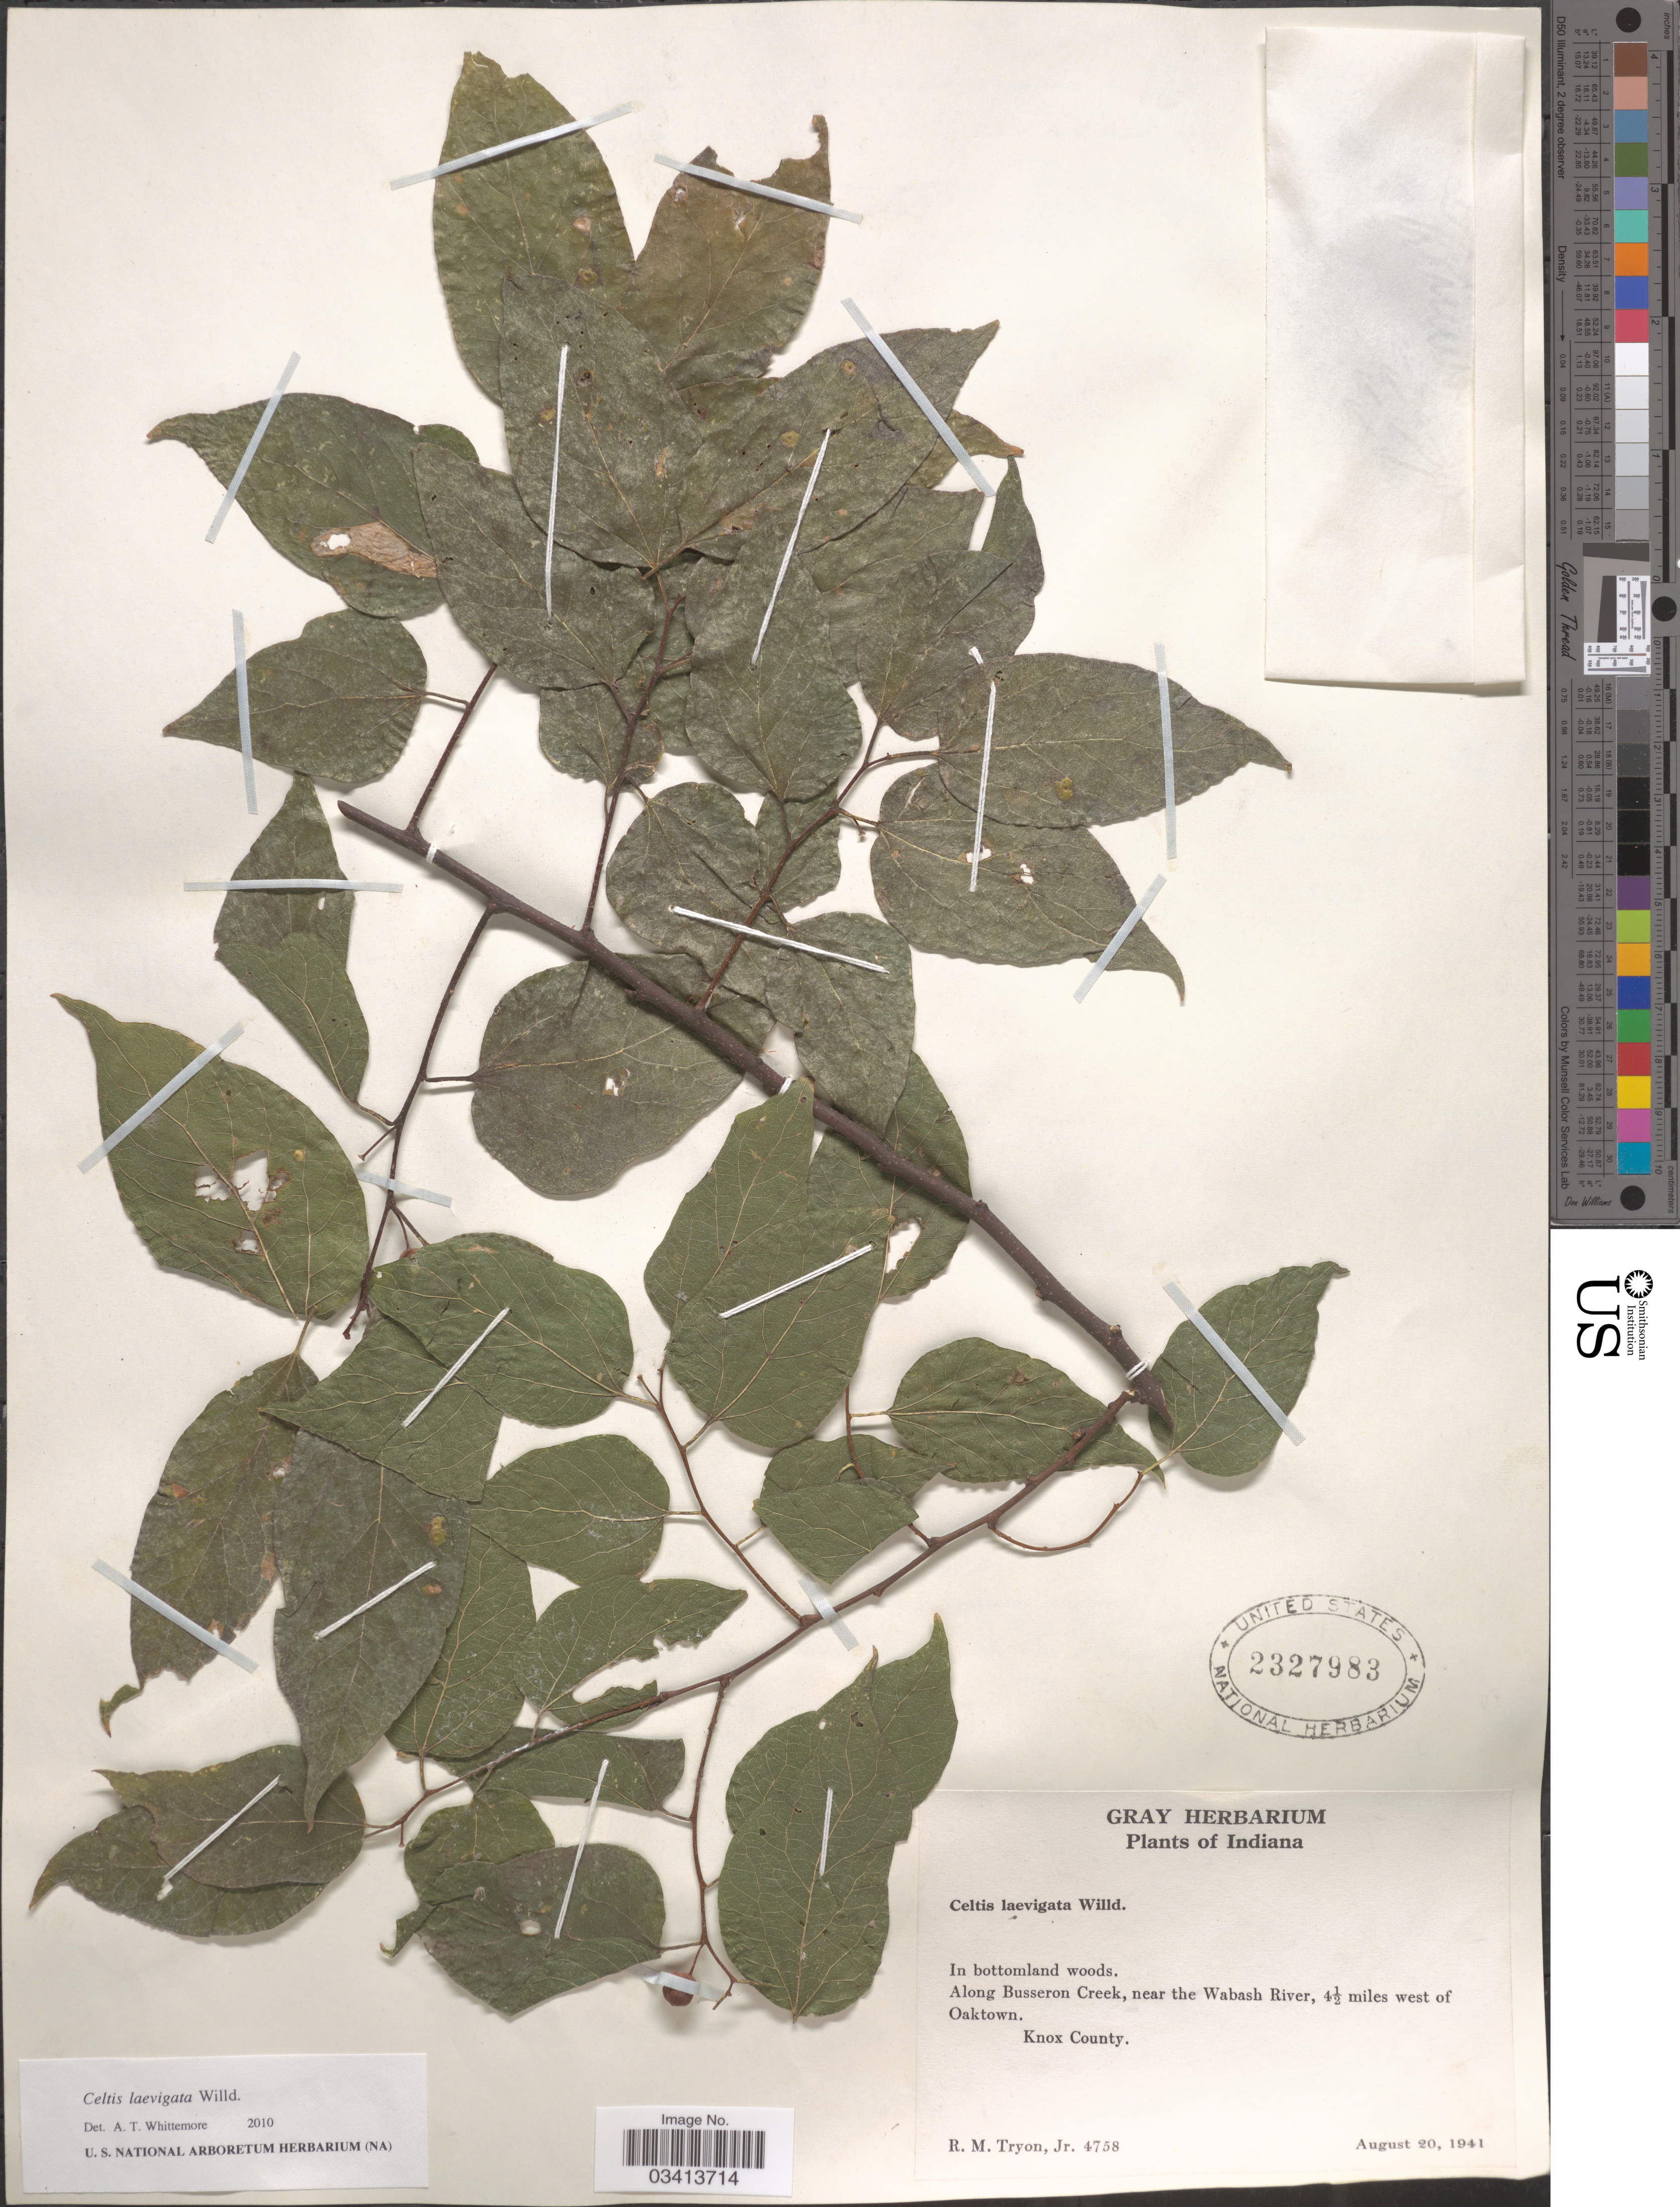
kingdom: Plantae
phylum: Tracheophyta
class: Magnoliopsida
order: Rosales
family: Cannabaceae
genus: Celtis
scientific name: Celtis laevigata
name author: Willd.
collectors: R. Tryon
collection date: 1941-08-20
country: United States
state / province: Indiana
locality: Along Busseron Creek, near the Wabash River, 4½ miles west of Oaktown. Knox County.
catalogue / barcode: US 2327983